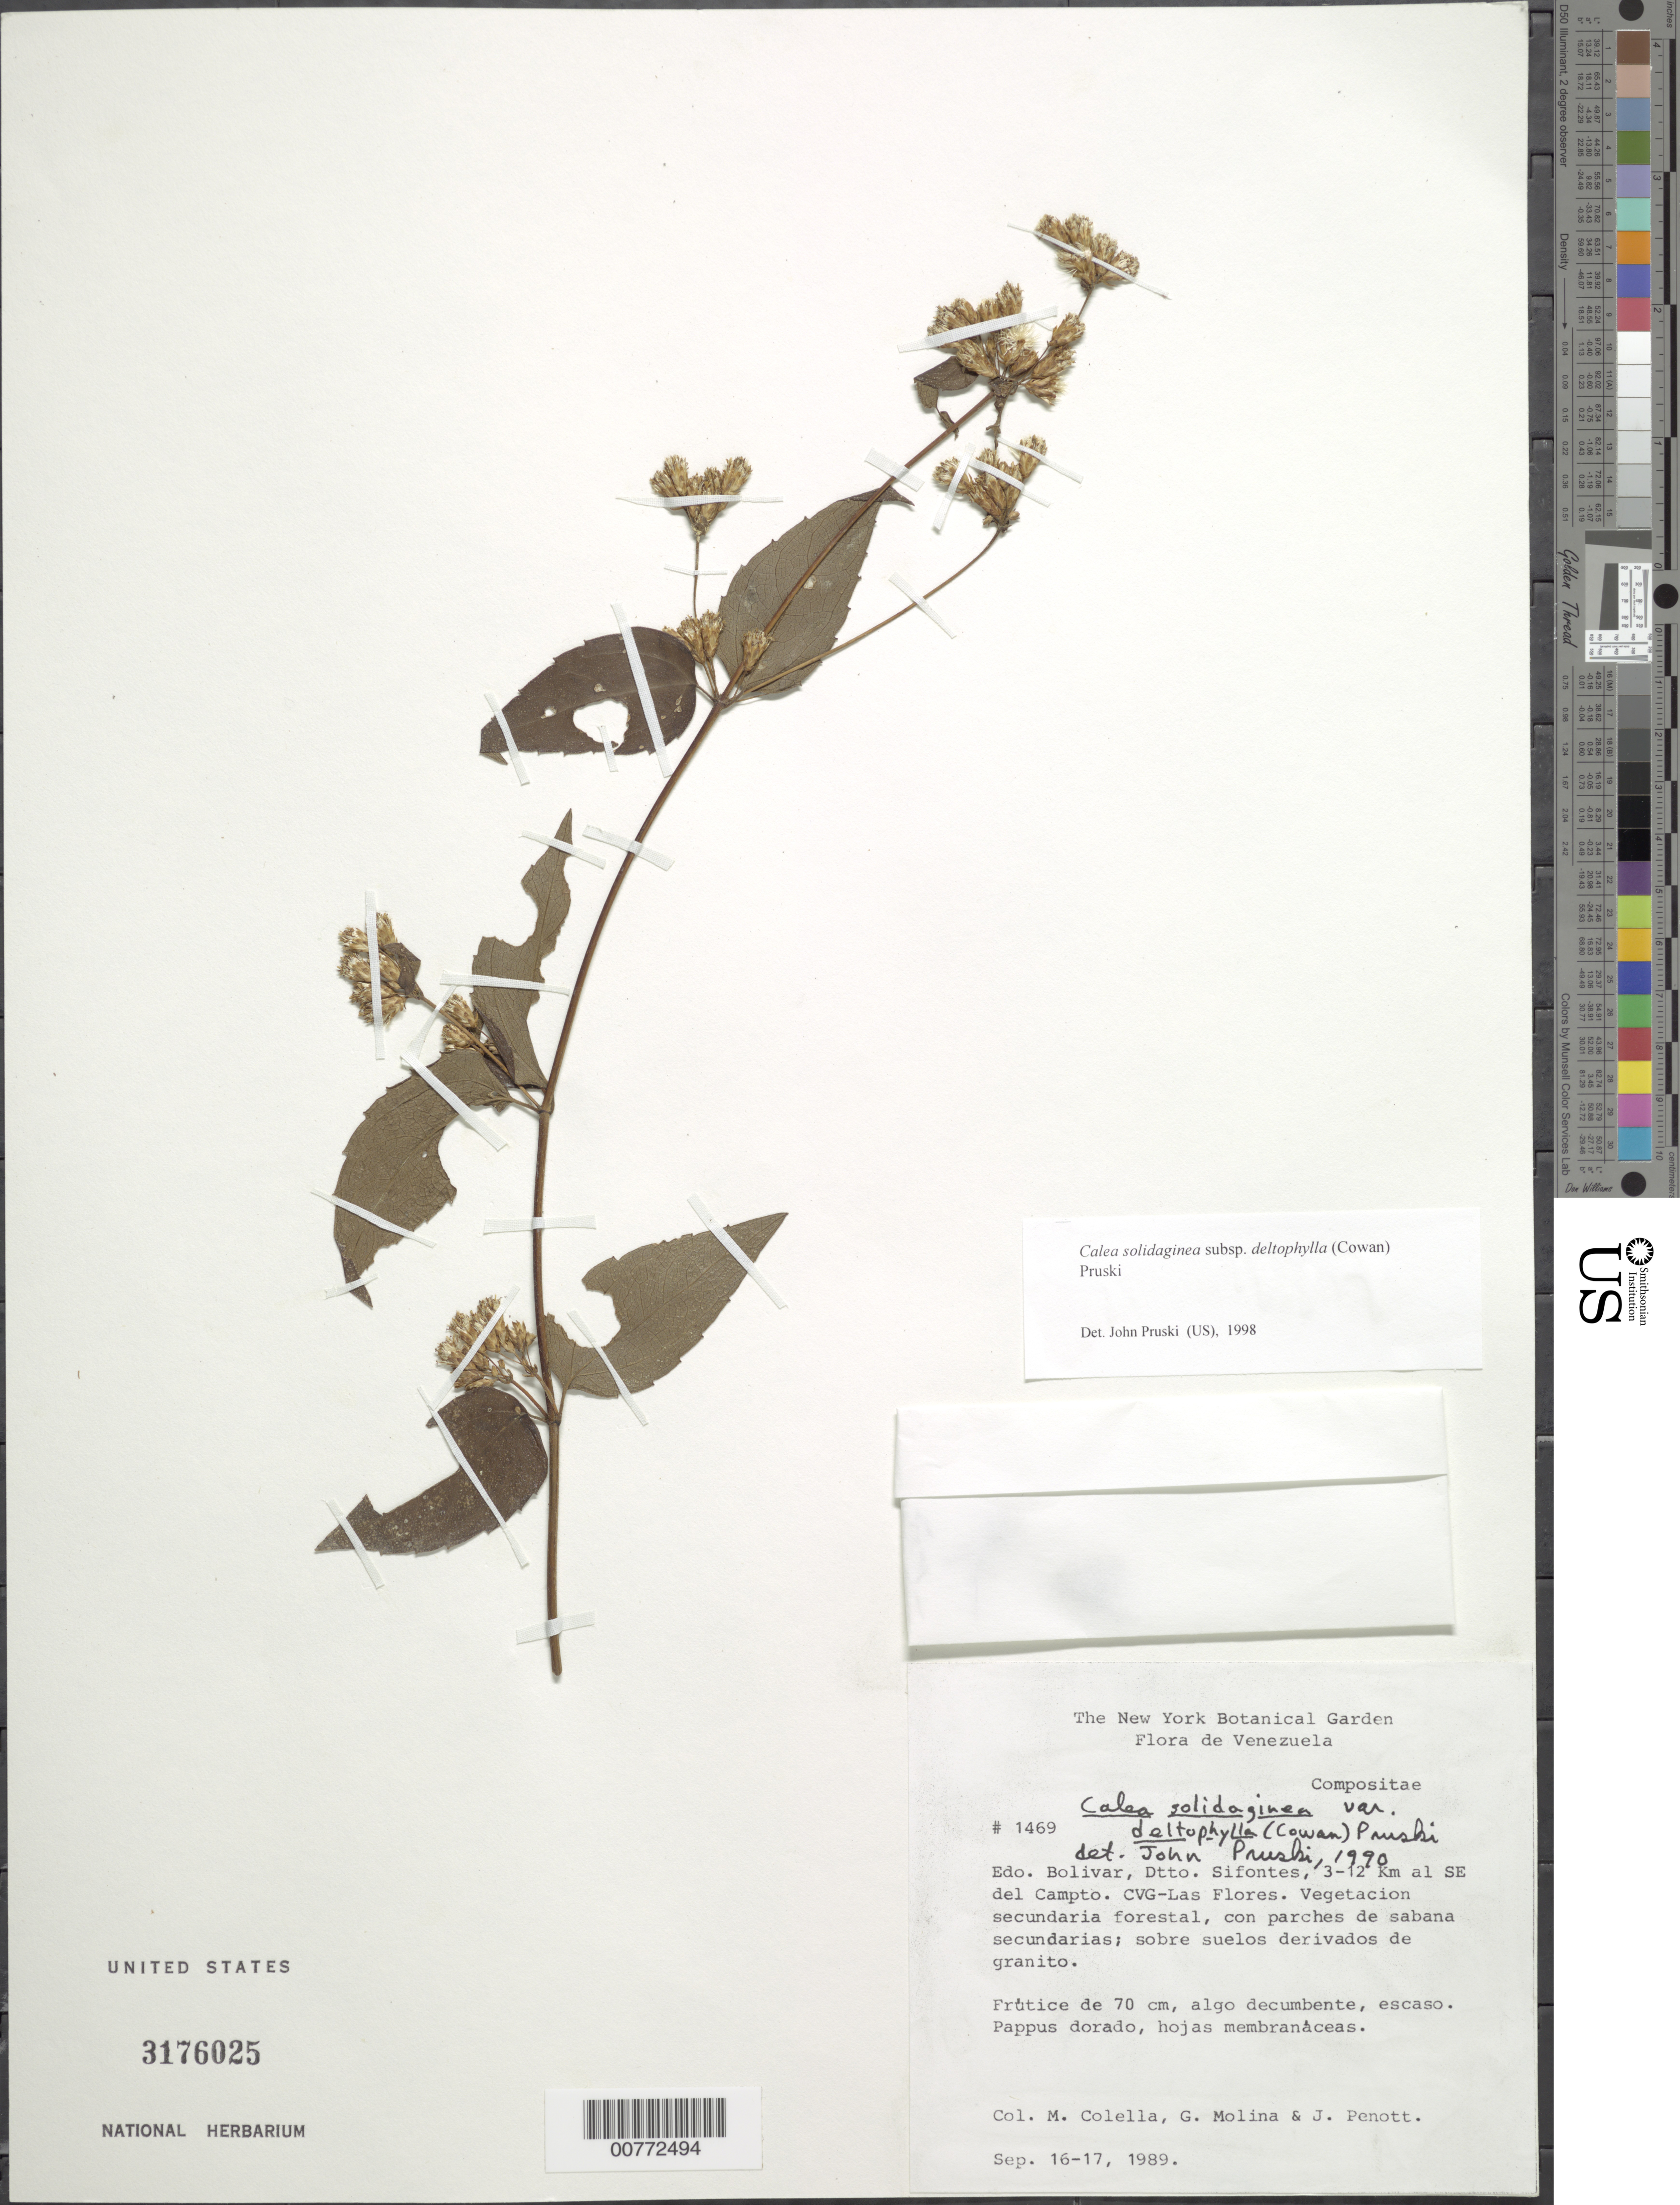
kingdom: Plantae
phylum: Tracheophyta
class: Magnoliopsida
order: Asterales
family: Asteraceae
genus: Calea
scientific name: Calea solidaginea subsp. deltophylla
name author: (R.S. Cowan) Pruski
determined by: Pruski, J. F.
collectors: M. Colella, G. I. Molina & J. Penott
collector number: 1469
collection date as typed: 16-Sep-89 to 17-Sep-89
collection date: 1989-09-16/1989-09-17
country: Venezuela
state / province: Bolívar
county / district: Sifontes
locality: Campto. CVG-Las Flores, 3-12 km SE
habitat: Forest secondary vegetation, con parches de sabana secundarias; sobre suelos derivados de granito;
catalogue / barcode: US 3176025